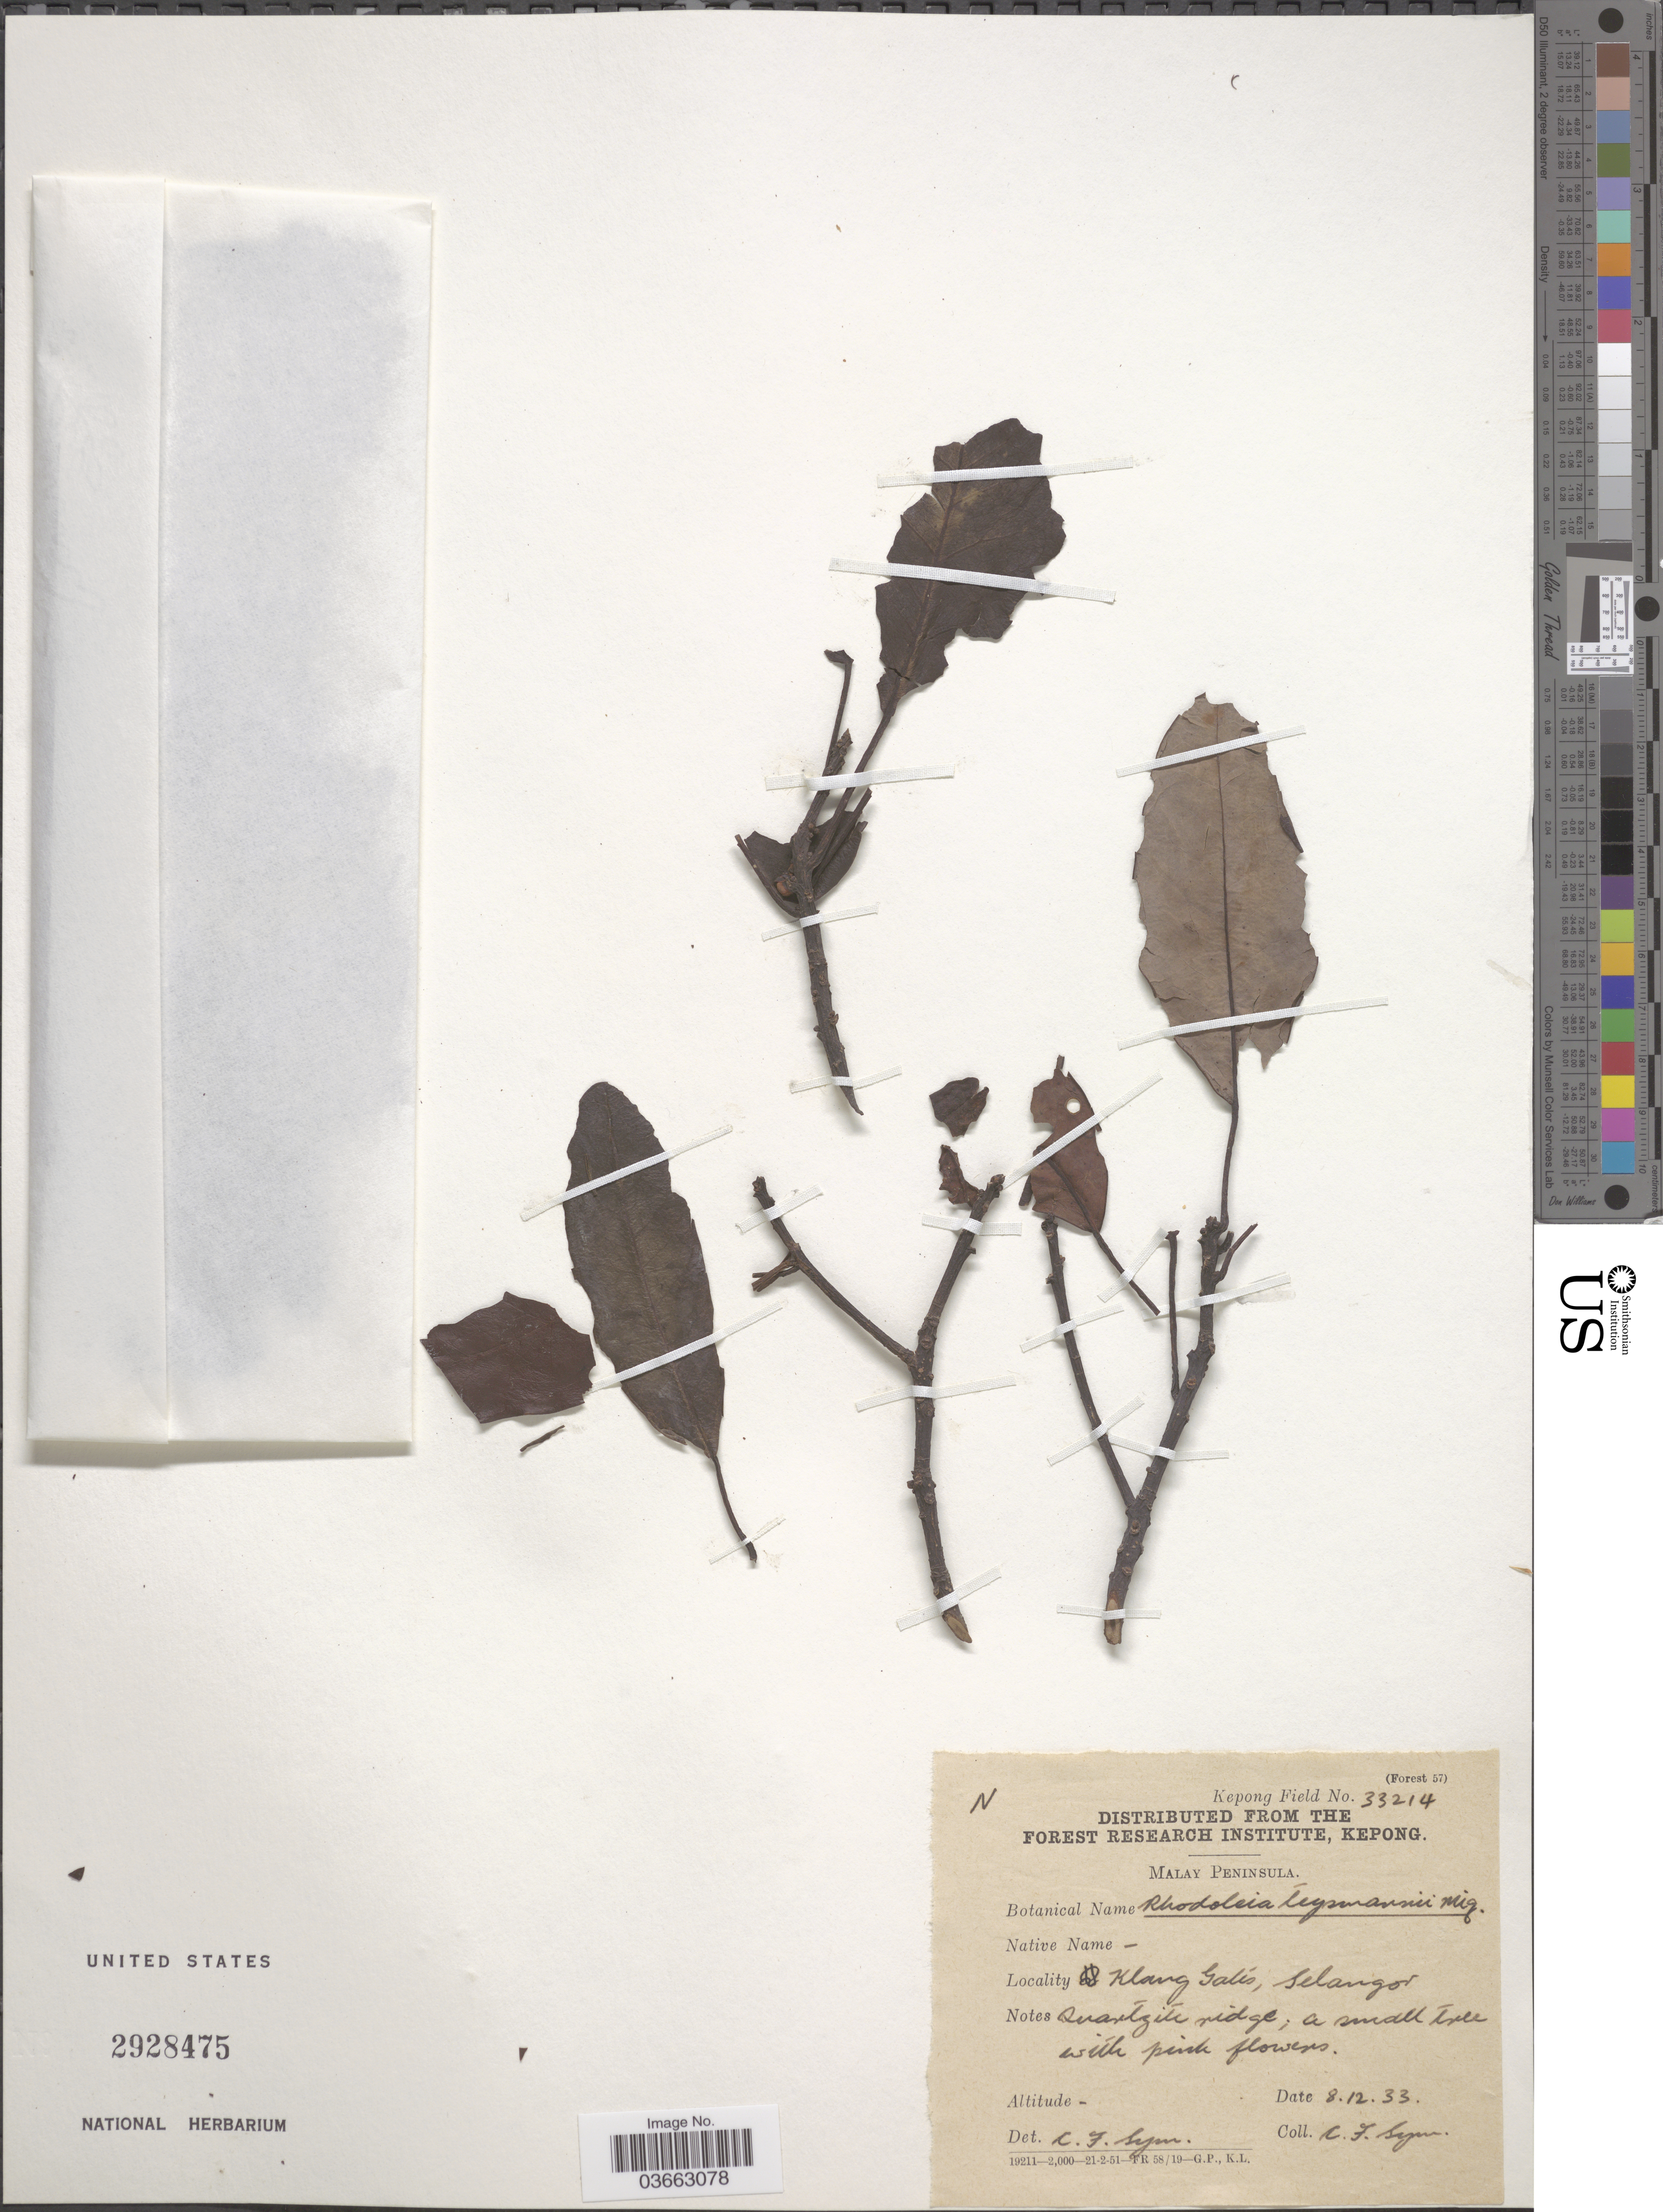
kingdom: Plantae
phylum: Tracheophyta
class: Magnoliopsida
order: Saxifragales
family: Hamamelidaceae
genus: Rhodoleia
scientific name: Rhodoleia teysmanni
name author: Miq.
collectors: C. Sym.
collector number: Kepong Field 33214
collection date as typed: Transcribed d/m/y: 8/12/33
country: Malaysia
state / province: Selangor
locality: Malay Peninsula. Klang Galís.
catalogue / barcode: US 2928475